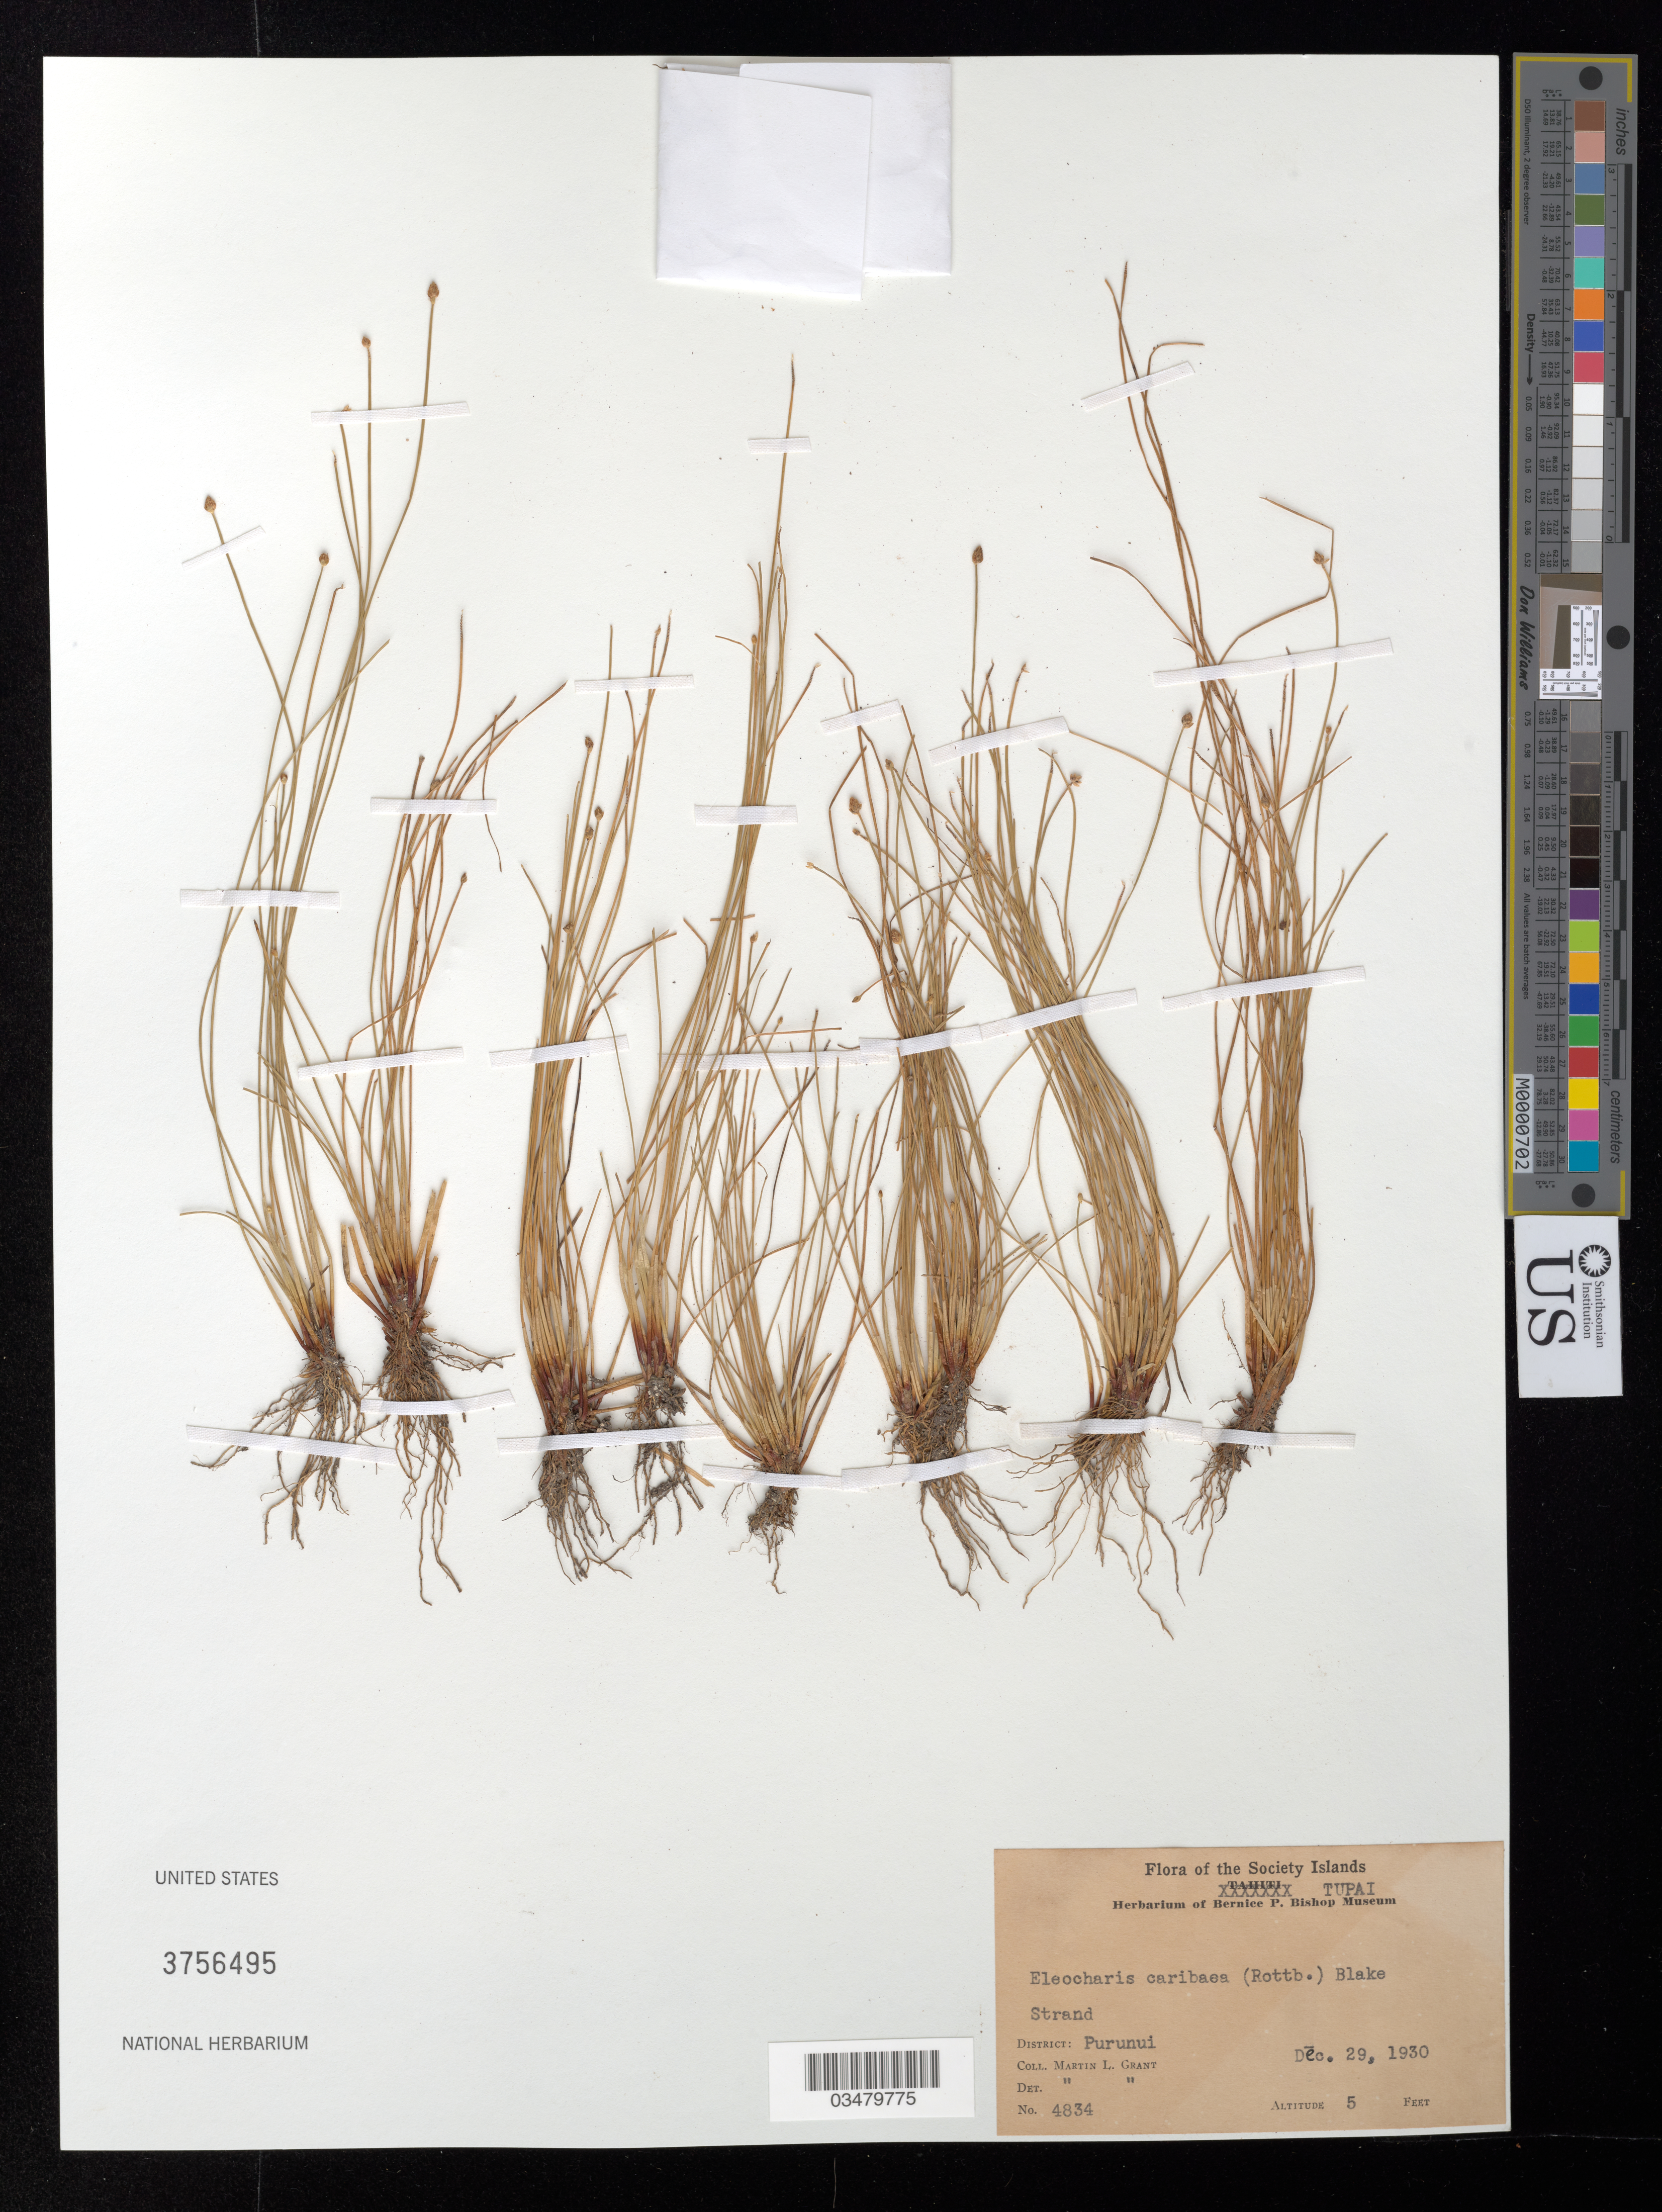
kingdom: Plantae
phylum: Tracheophyta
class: Liliopsida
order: Poales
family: Cyperaceae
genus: Eleocharis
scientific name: Eleocharis geniculata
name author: (L.) Roem. & Schult.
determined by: Wagner, W. L., (BOT), Smithsonian Institution - National Museum of Natural History (UNITED STATES)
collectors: M. L. Grant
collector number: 4834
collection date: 1930-12-29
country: French Polynesia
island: Tupai Atoll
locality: Society Islands. Strand. Dist.: Purunui.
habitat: Strand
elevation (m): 2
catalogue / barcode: US 3756495